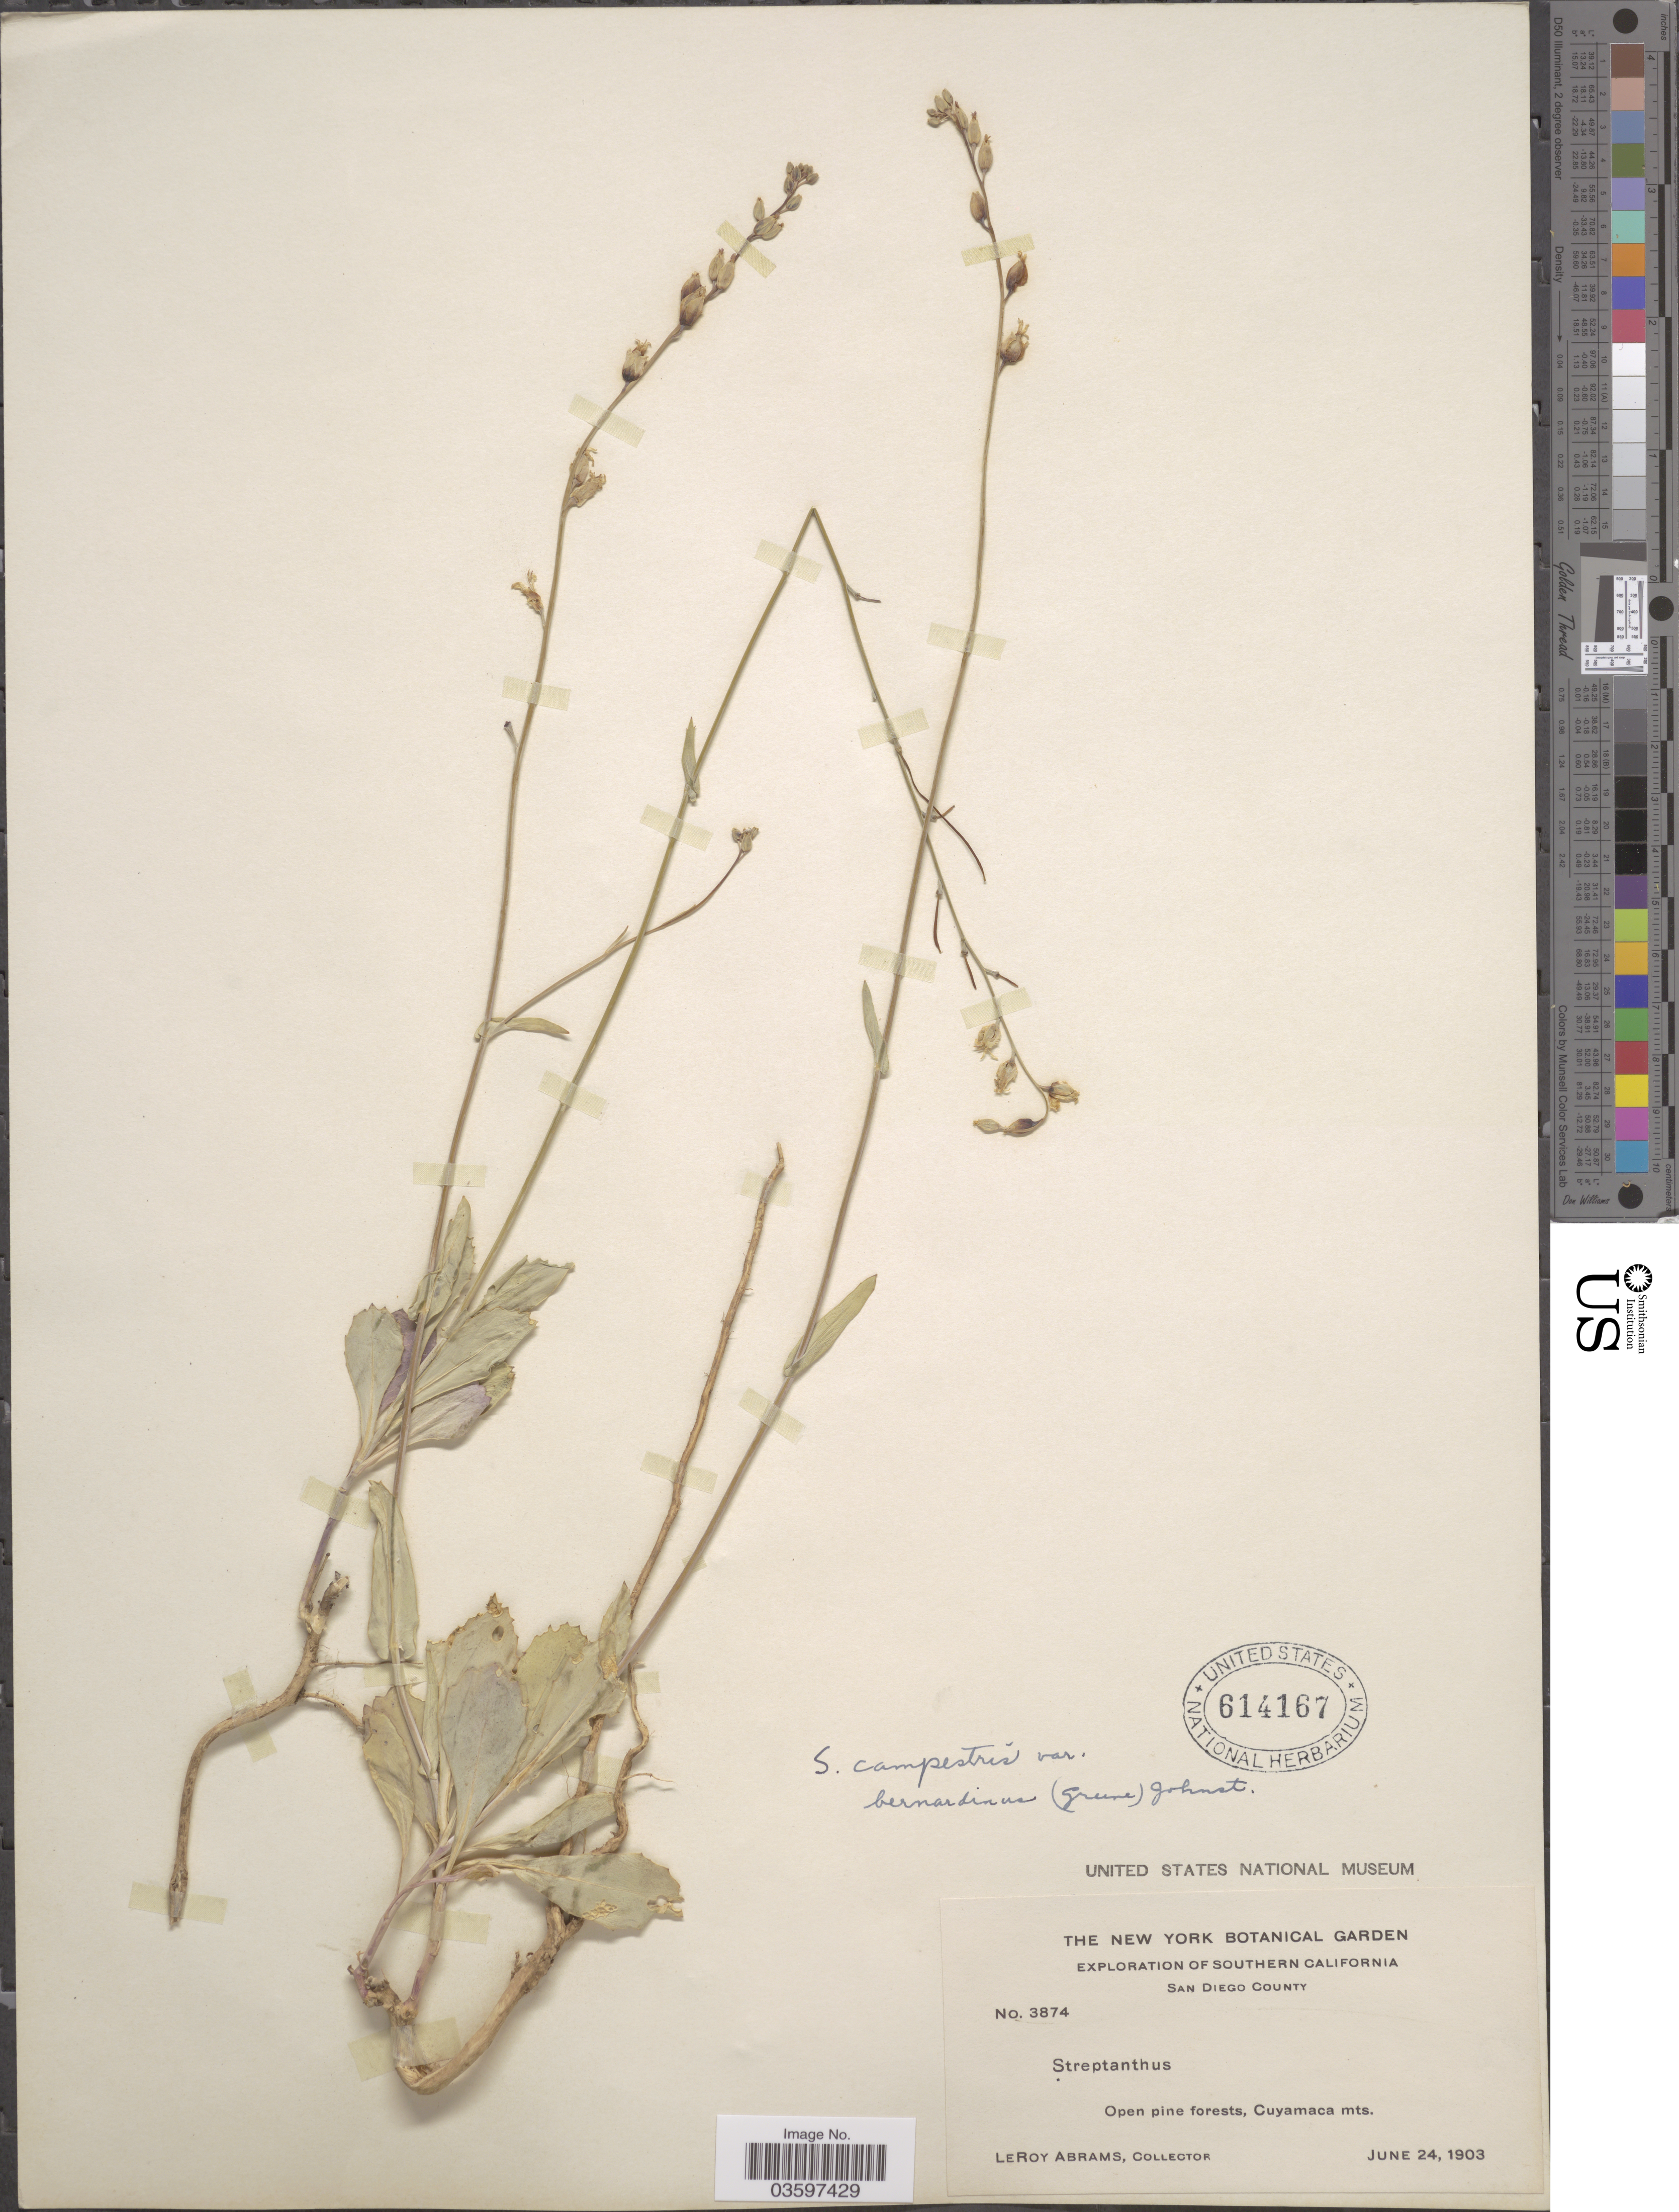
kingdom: Plantae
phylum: Tracheophyta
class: Magnoliopsida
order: Brassicales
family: Brassicaceae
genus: Streptanthus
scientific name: Streptanthus campestris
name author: S. Watson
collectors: L. Abrams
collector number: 3874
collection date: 1903-06-24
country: United States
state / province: California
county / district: San Diego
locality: Southern California. San Diego County. Cuyamaca mts.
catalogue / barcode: US 614167